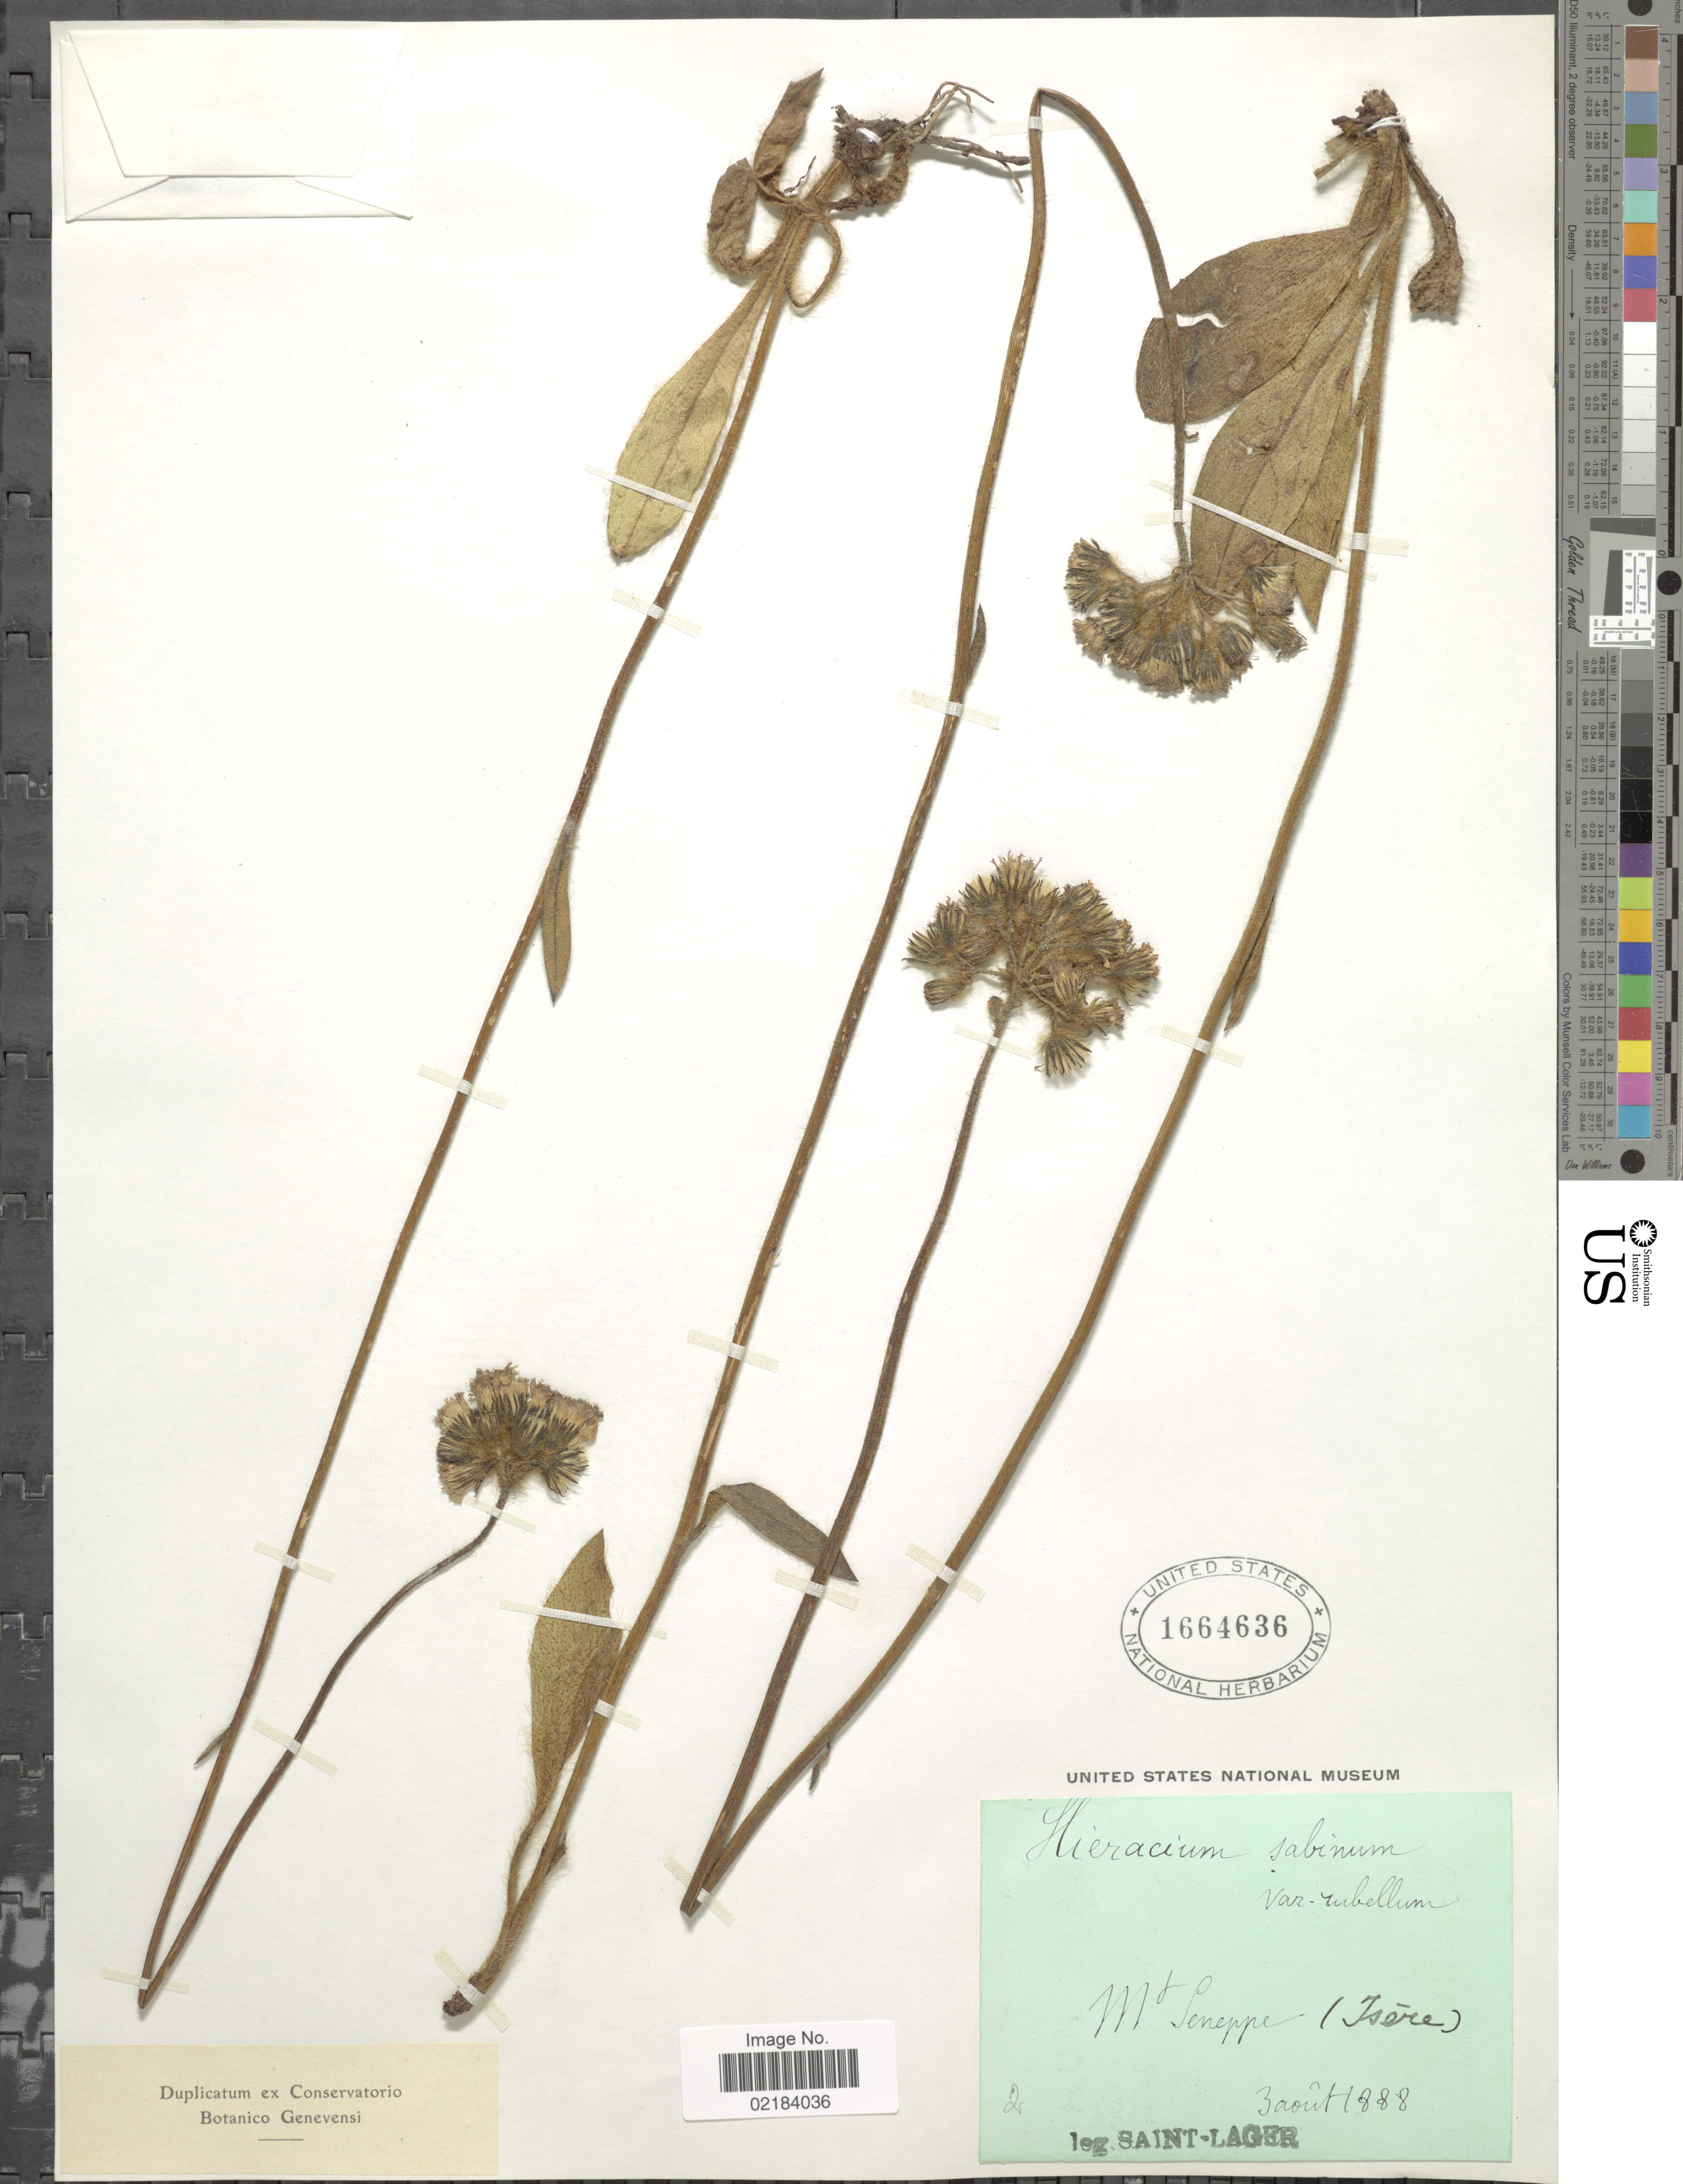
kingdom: Plantae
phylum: Tracheophyta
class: Magnoliopsida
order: Asterales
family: Asteraceae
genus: Hieracium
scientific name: Hieracium sabinum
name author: Sebast.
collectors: Saint-Lager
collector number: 2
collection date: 1888-08-03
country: France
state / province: Auvergne-Rhône-Alpes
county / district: Isère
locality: Mt Seneppe (Isère) [interpreted]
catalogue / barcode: US 1664636